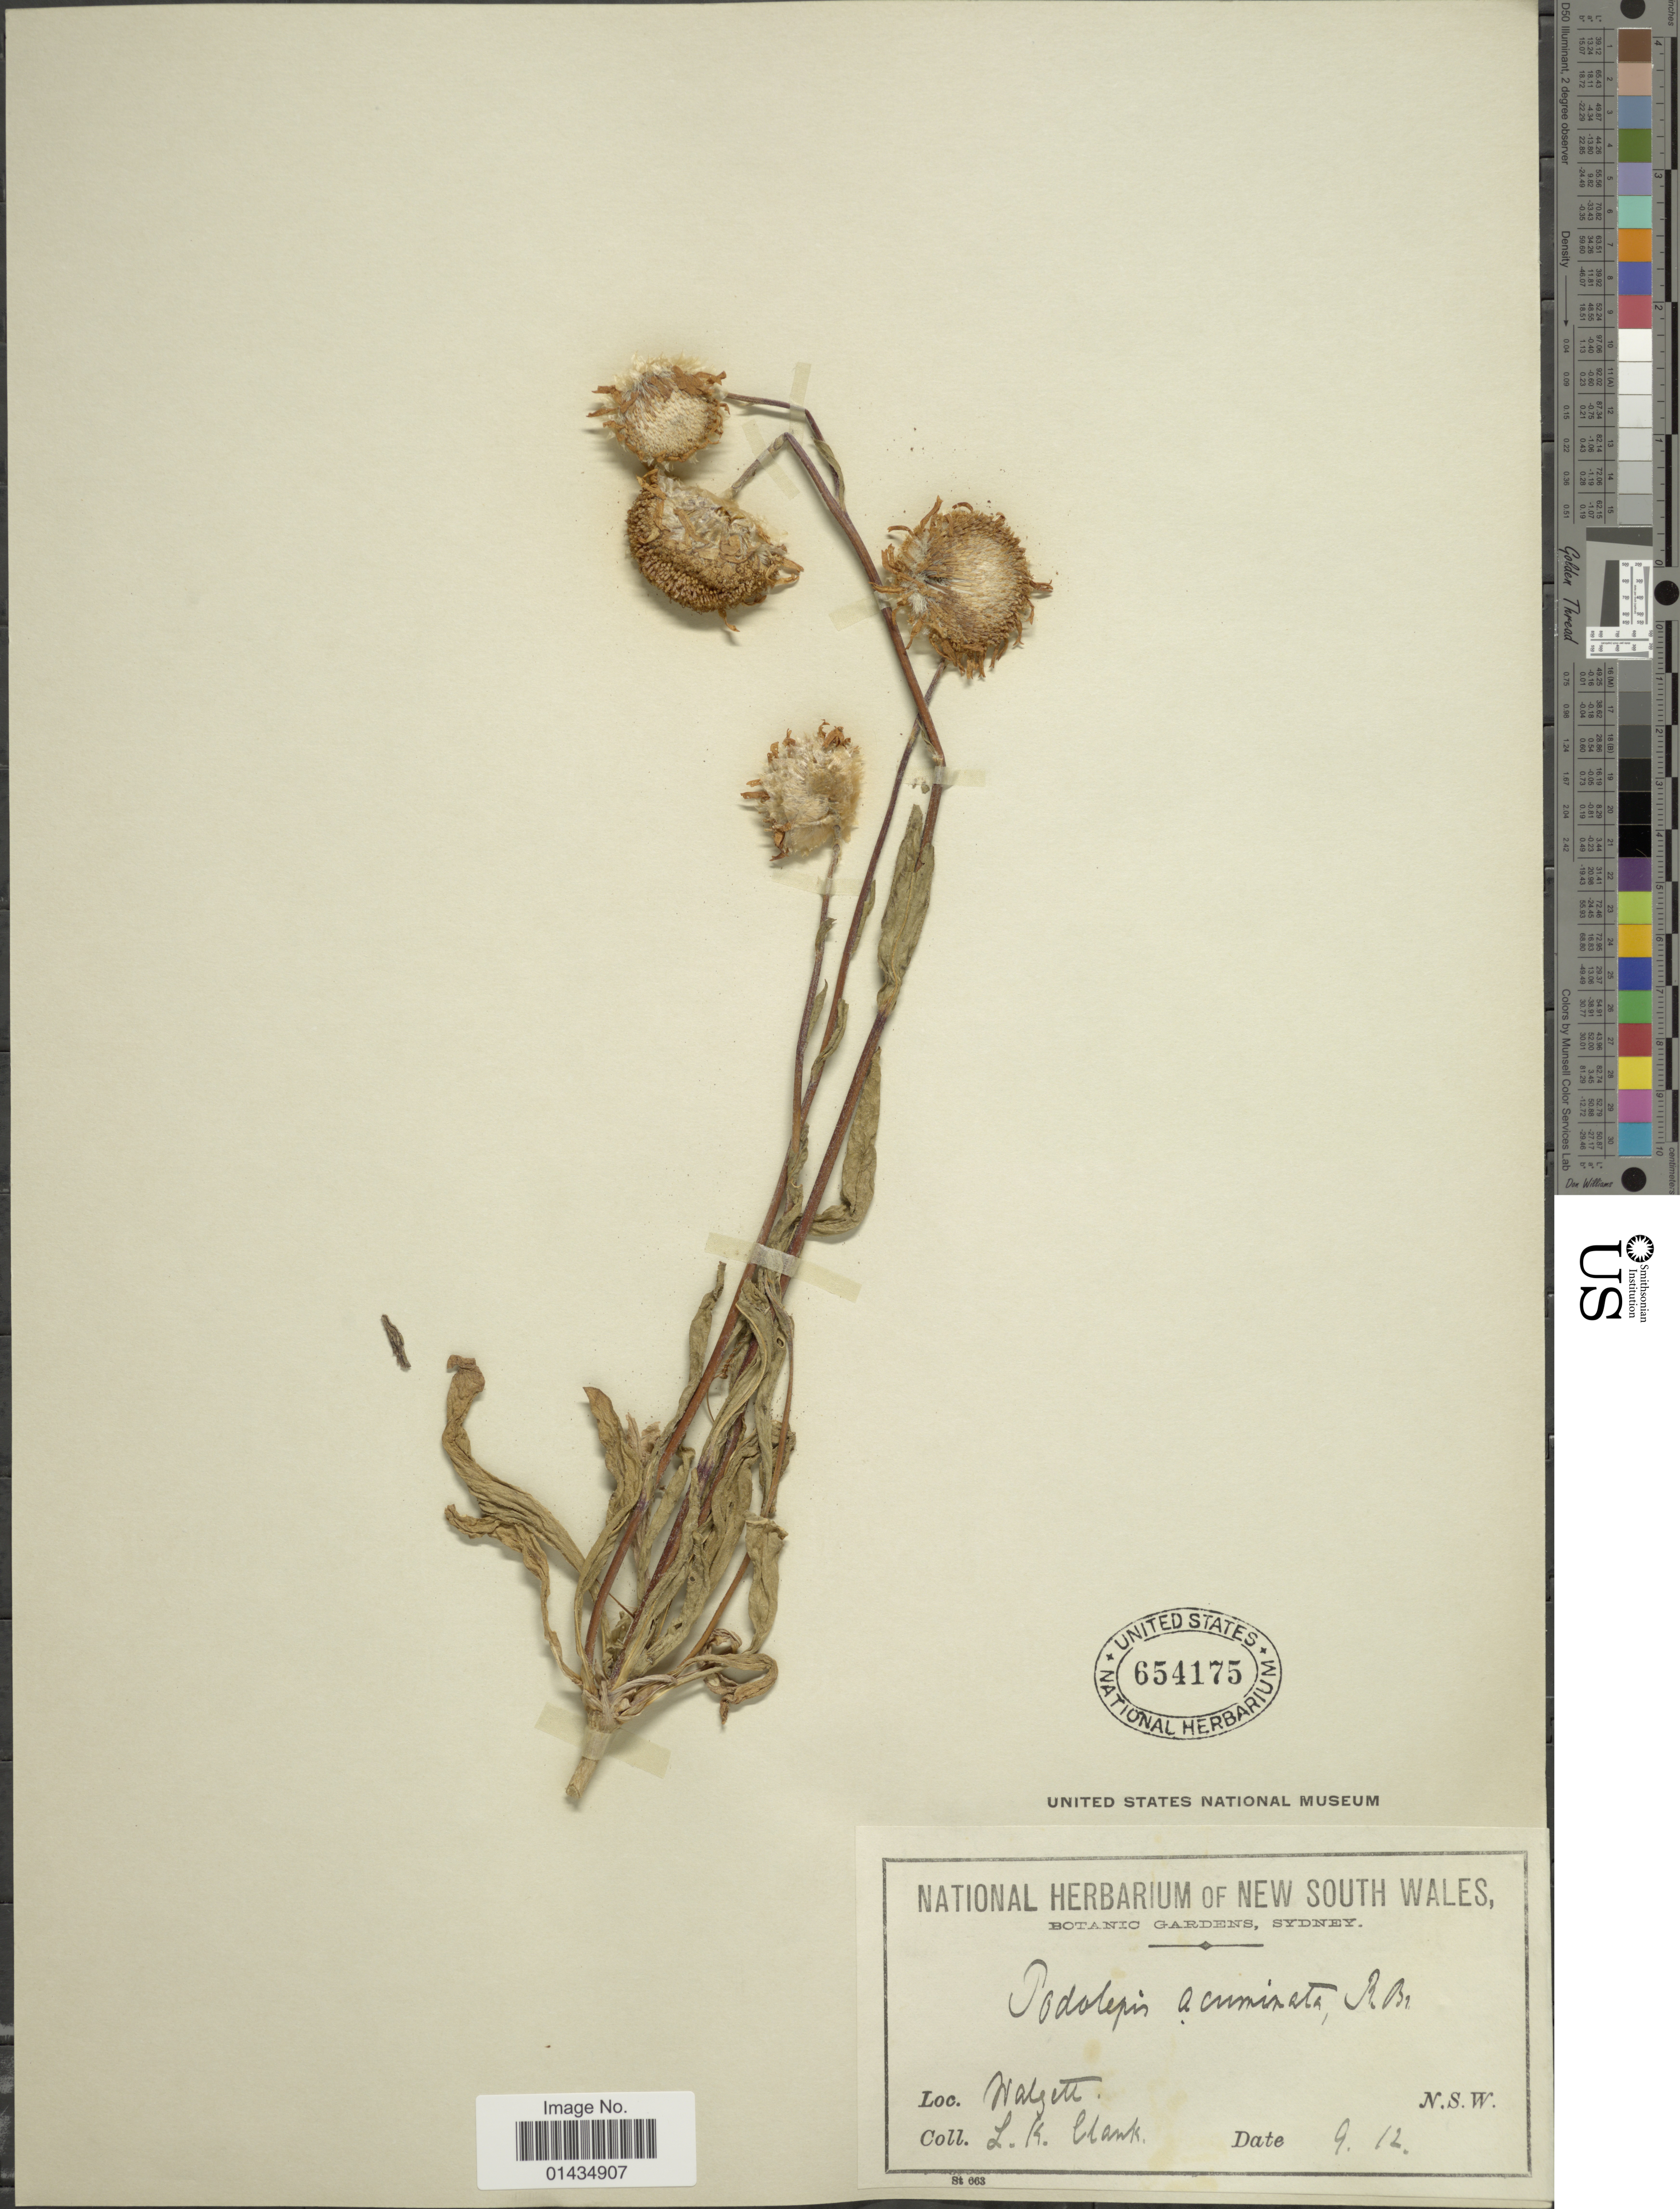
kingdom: Plantae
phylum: Tracheophyta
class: Magnoliopsida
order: Asterales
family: Asteraceae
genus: Podolepis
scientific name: Podolepis acuminata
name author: R. Br.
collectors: L. Clark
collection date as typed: Transcribed d/m/y: /9/12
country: Australia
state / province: New South Wales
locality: Walgett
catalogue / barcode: US 654175